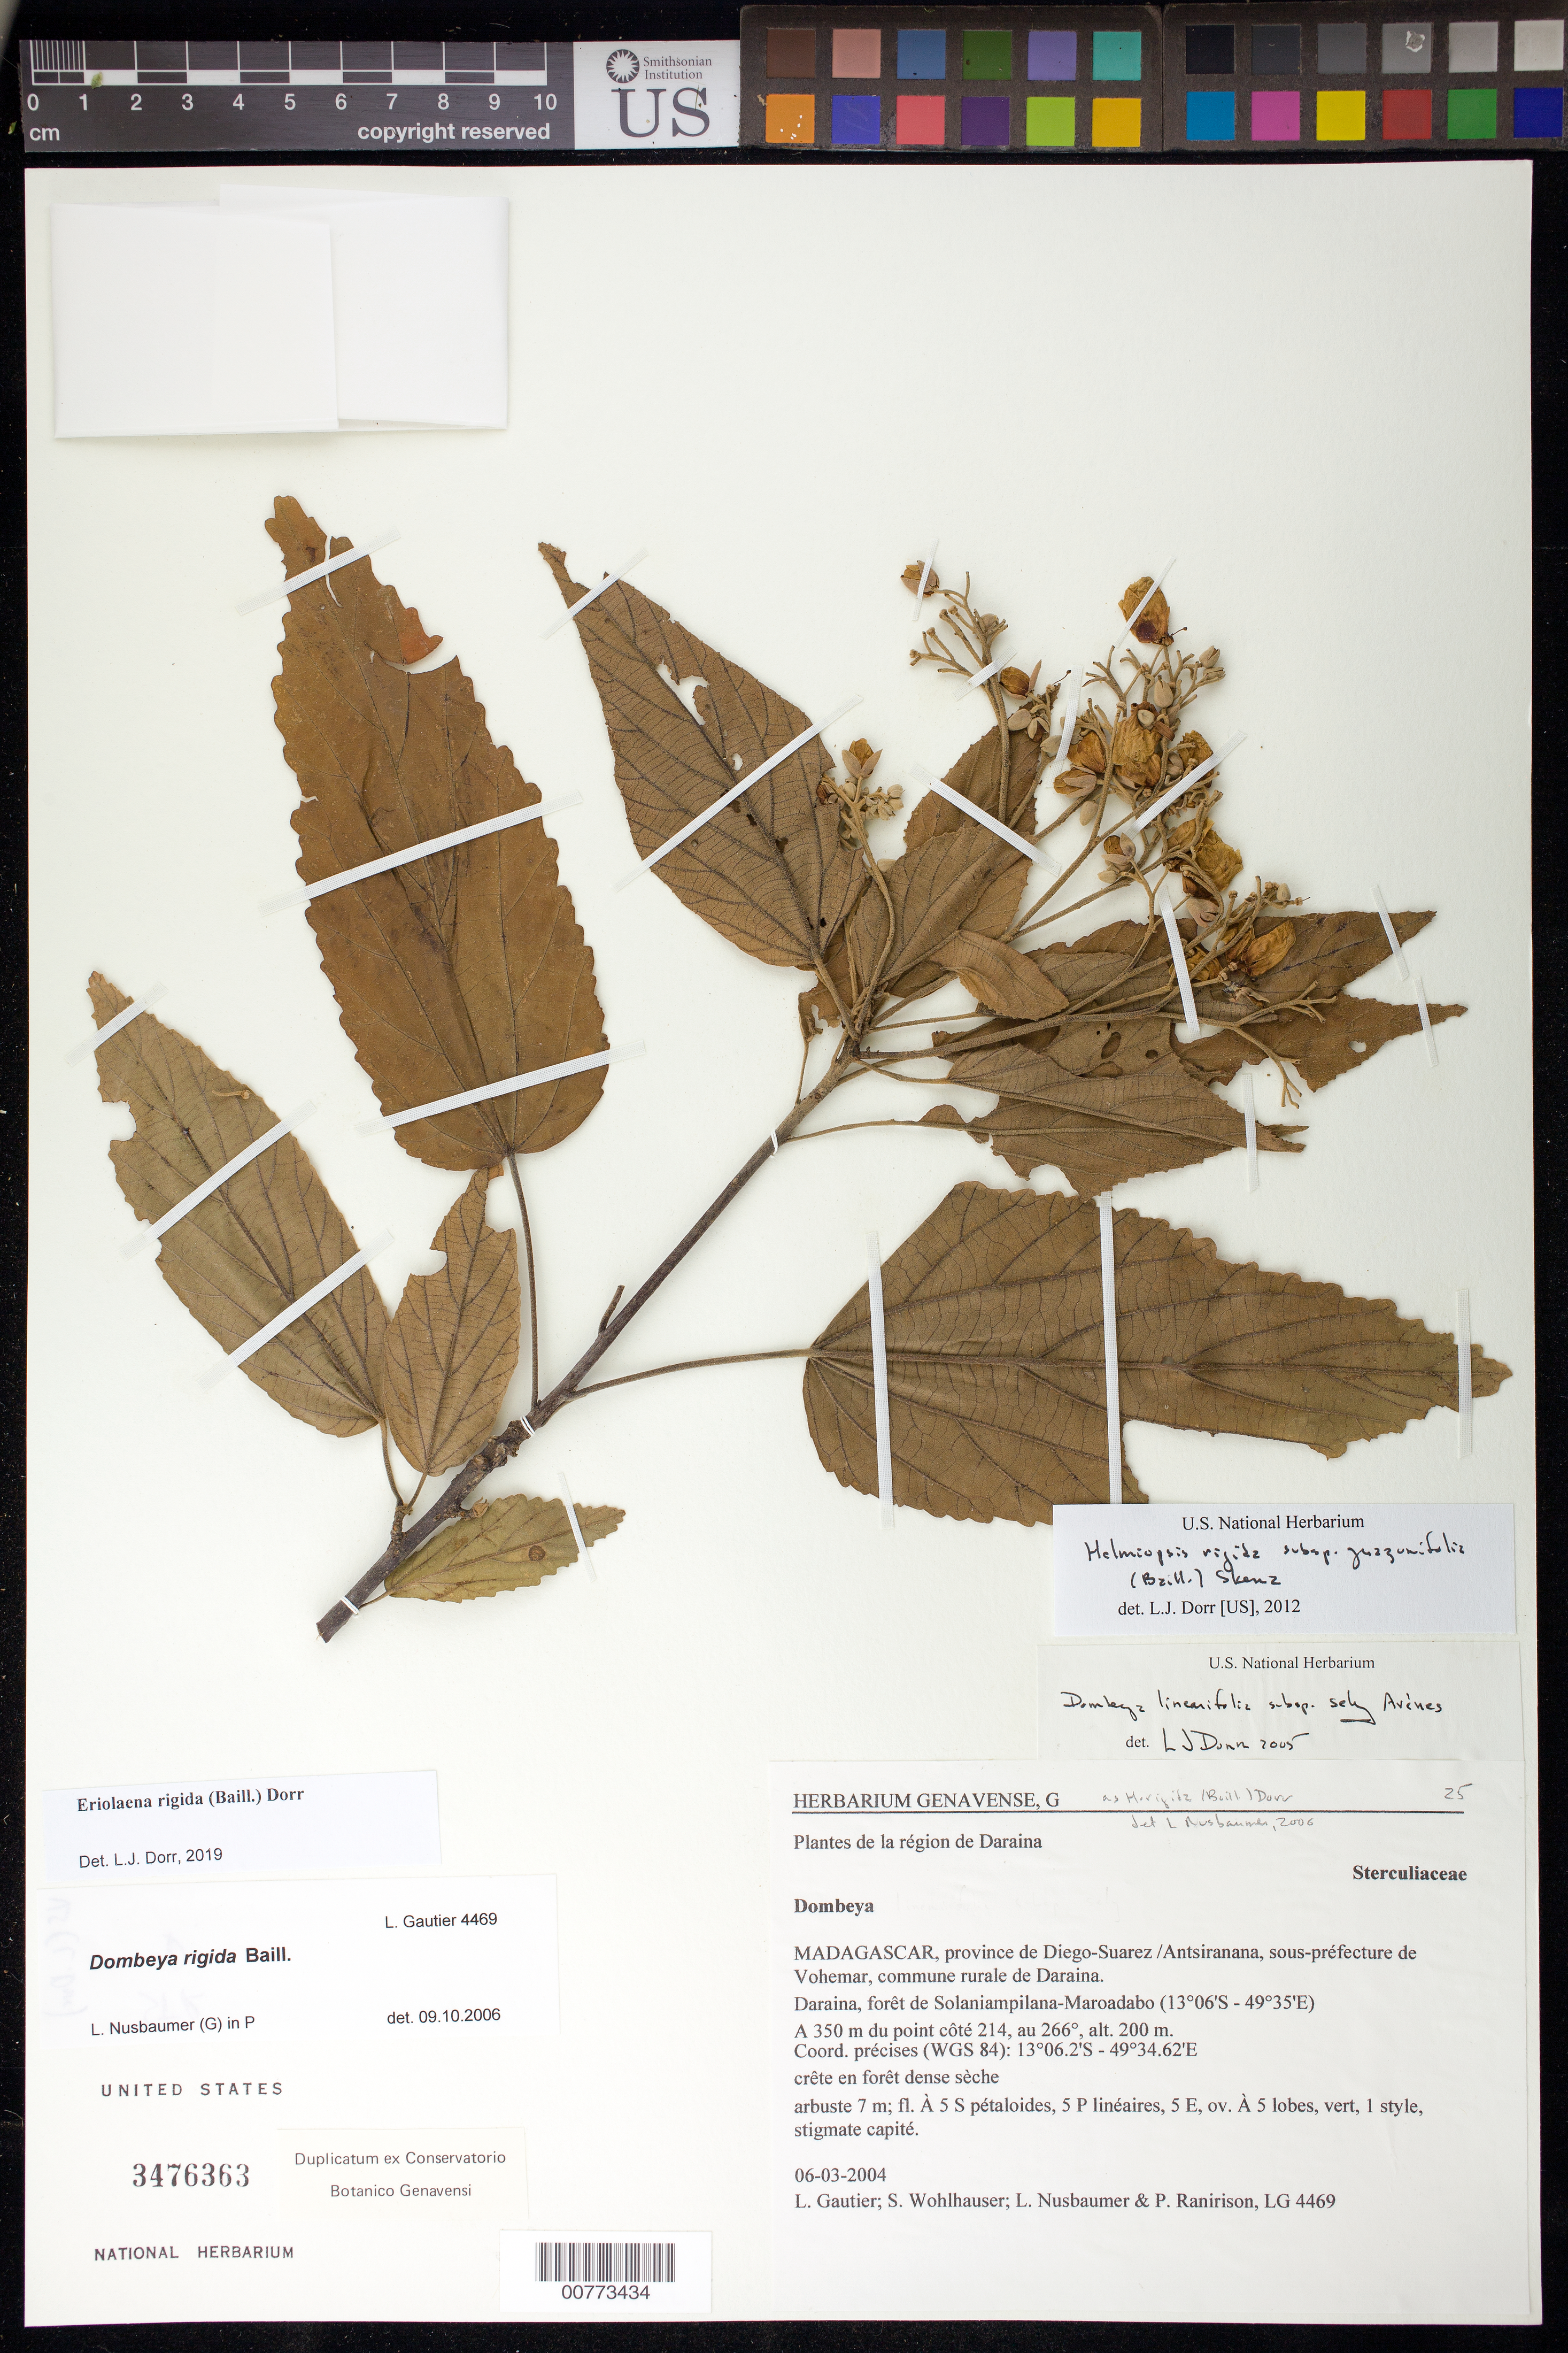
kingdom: Plantae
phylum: Tracheophyta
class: Magnoliopsida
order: Malvales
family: Malvaceae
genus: Eriolaena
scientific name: Eriolaena rigida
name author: (Baill.) Dorr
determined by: Dorr, L. J., (BOT), Smithsonian Institution - National Museum of Natural History (UNITED STATES)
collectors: L. Gautier, S. Wohlhauser, L. Nusbaumer & P. Ranirison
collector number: LG 4469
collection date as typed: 06 Mar 2004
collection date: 2004-03-06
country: Madagascar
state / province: Sava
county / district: Vohémar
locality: Sous-préfecture de Vohemar, commune rurale de Daraina. A 350 m du point côté 214, au 266 degrees.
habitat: Crête en forêt dense sèche.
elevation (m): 200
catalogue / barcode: US 3476363